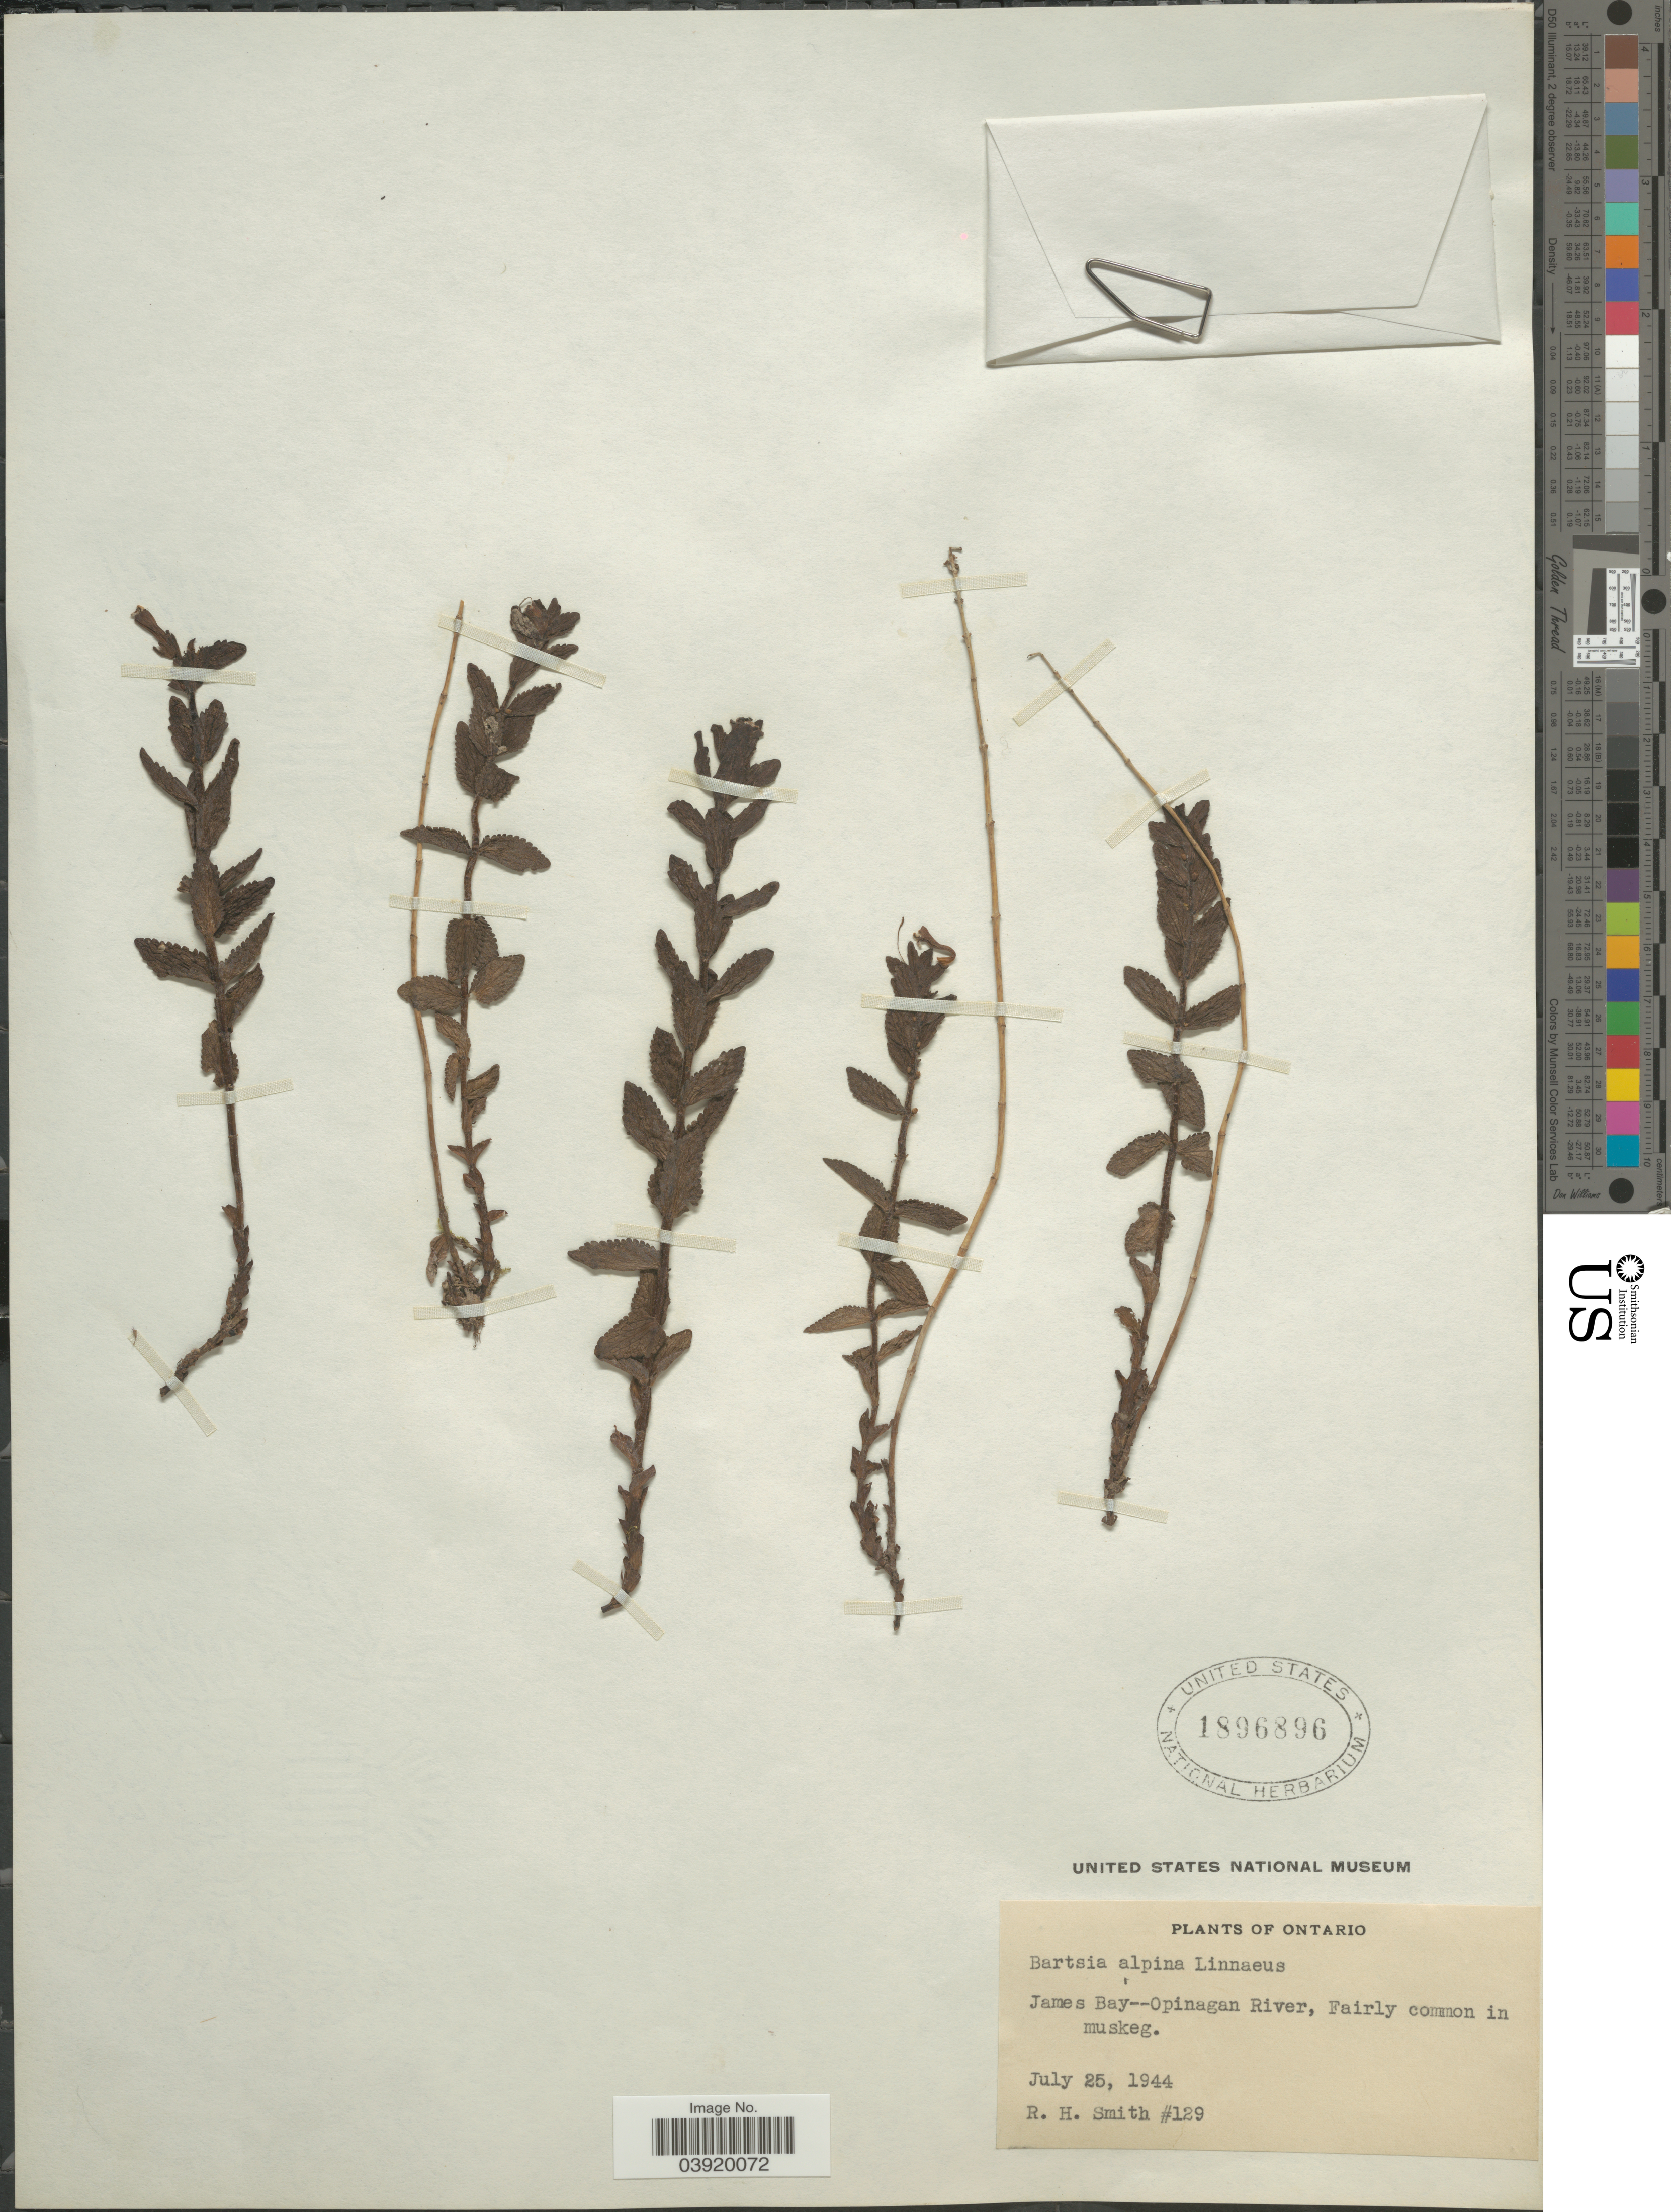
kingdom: Plantae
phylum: Tracheophyta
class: Magnoliopsida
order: Lamiales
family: Orobanchaceae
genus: Bartsia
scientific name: Bartsia alpina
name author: L.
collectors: R. H. Smith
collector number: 129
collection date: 1944-07-25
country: Canada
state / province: Ontario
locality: James Bay-- Opinagan River.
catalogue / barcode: US 1896896